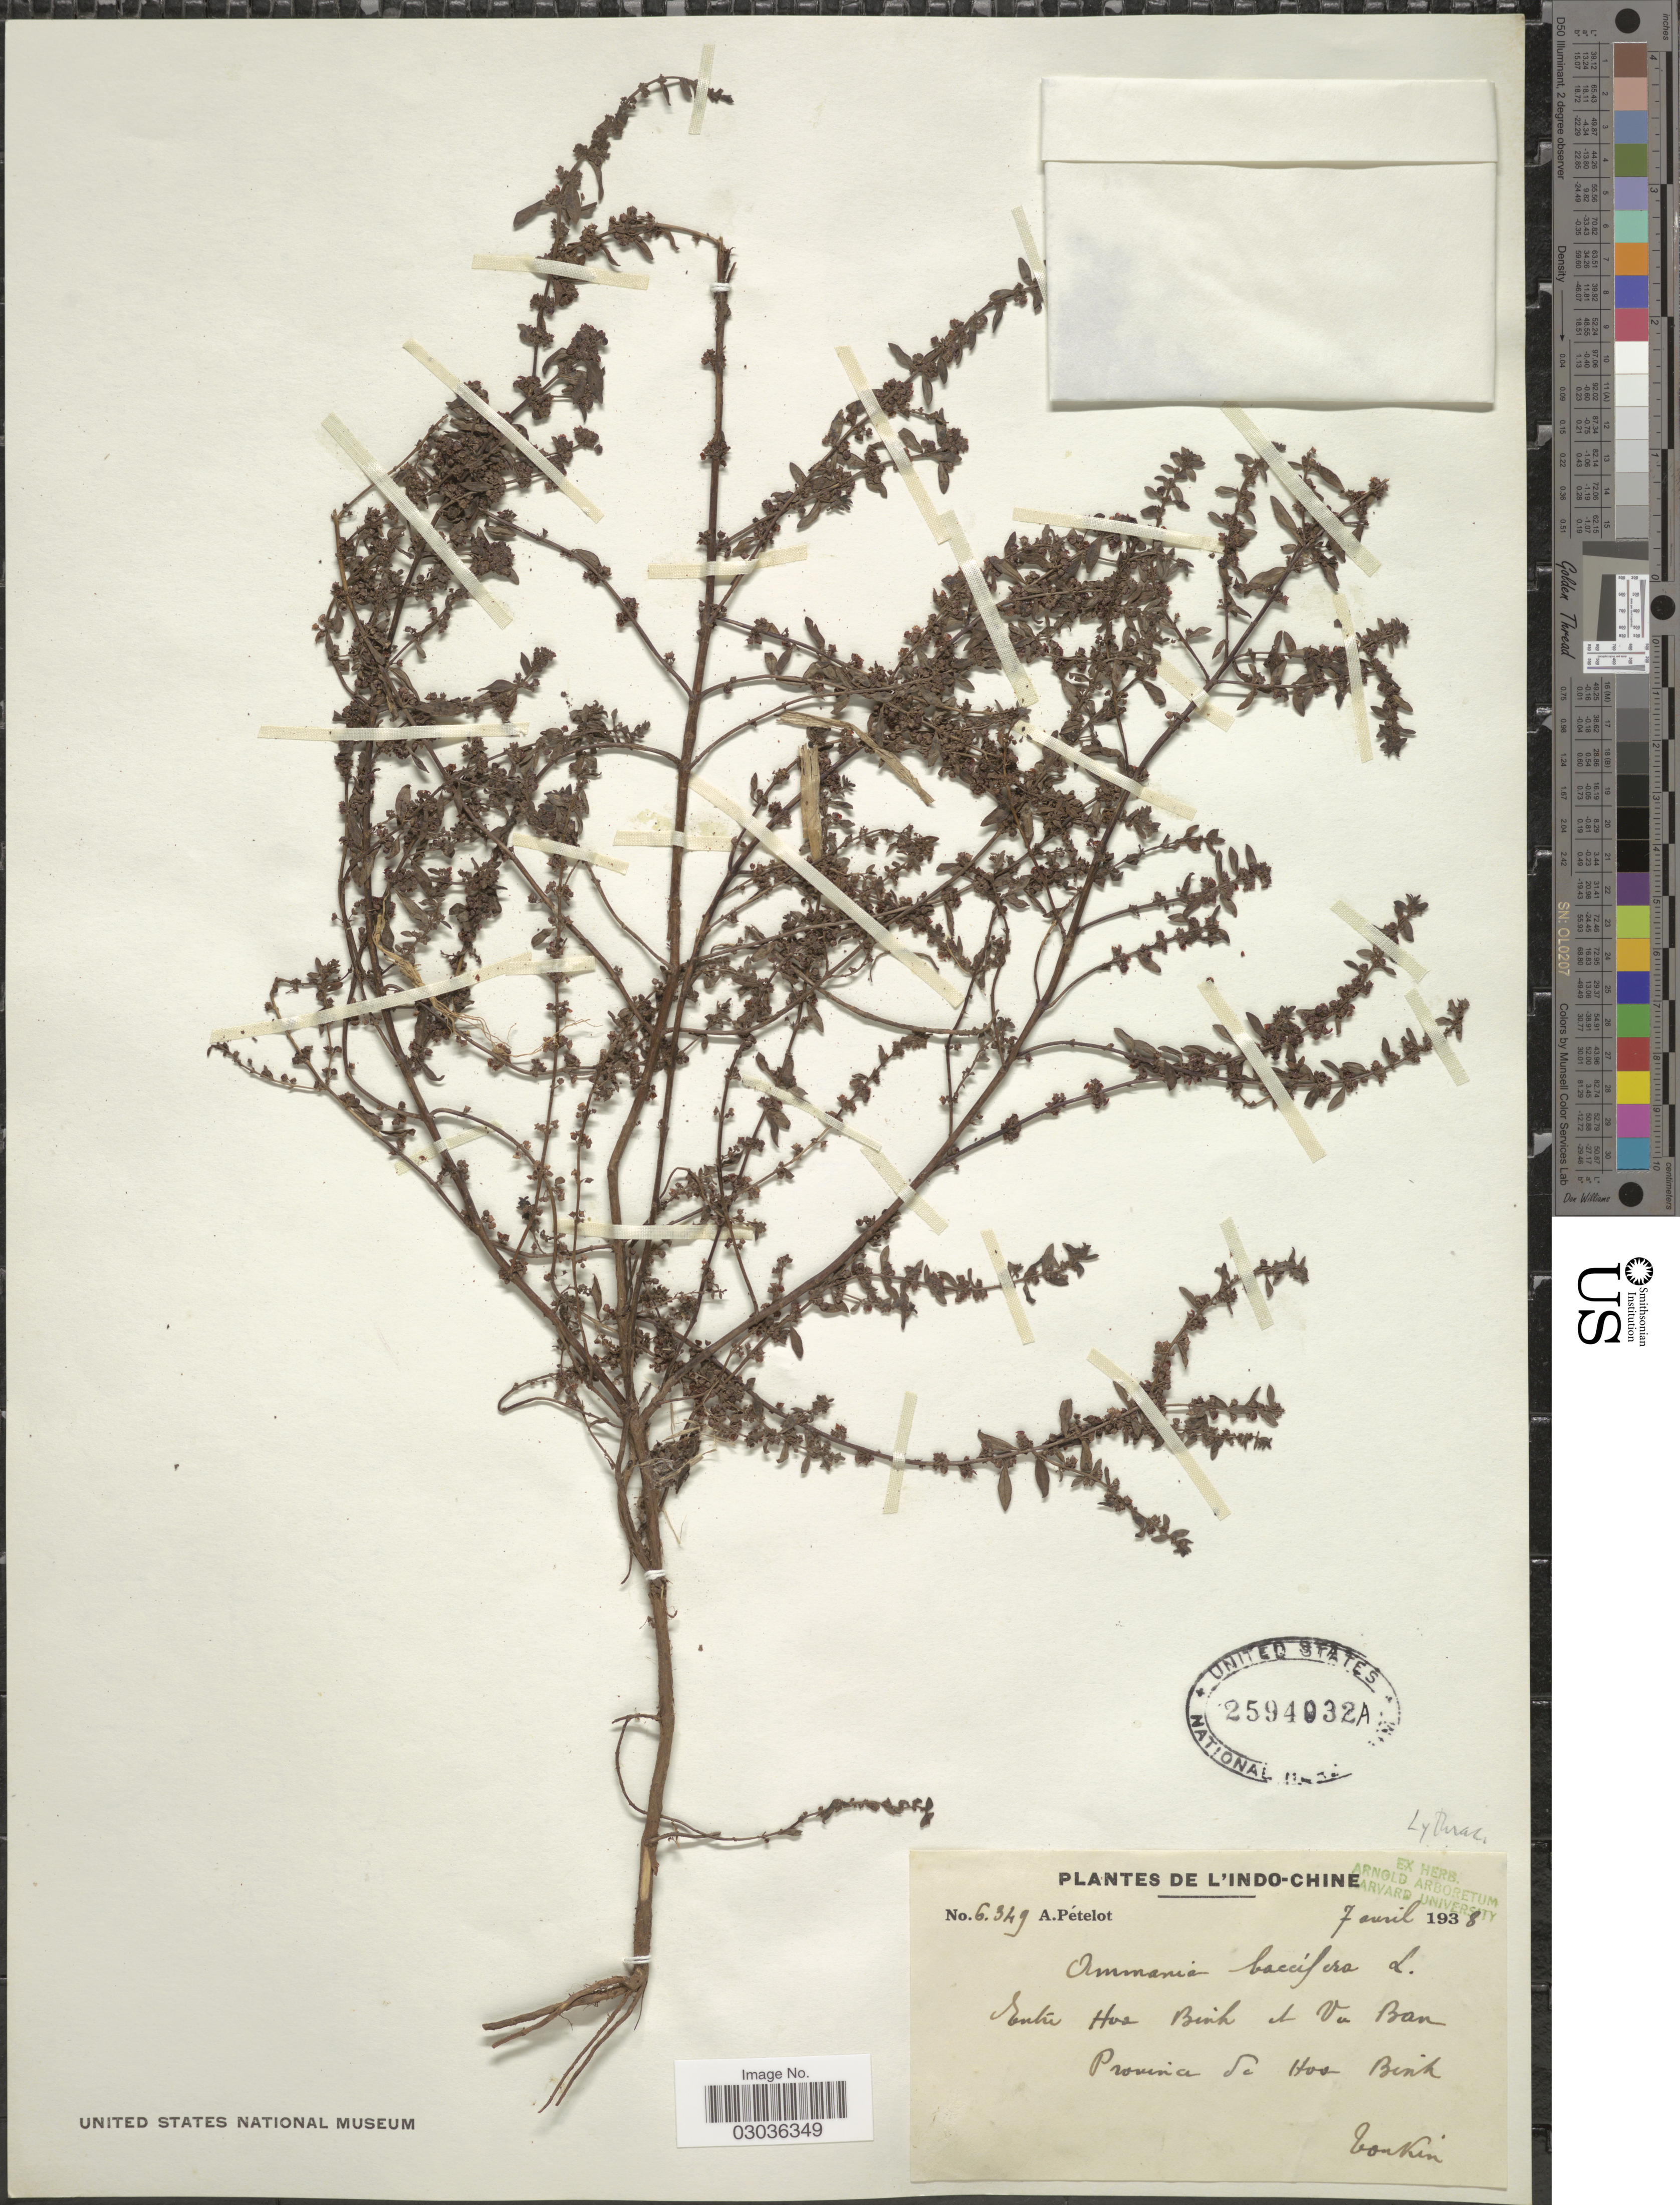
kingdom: Plantae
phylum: Tracheophyta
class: Magnoliopsida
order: Myrtales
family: Lythraceae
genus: Ammannia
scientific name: Ammannia baccifera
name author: L.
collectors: A. Petelot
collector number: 6349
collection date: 1938-04-07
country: Vietnam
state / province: Hoa Binh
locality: Indo-Chine. Entre Hoa Binh et Va Ban.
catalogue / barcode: US 2594032A